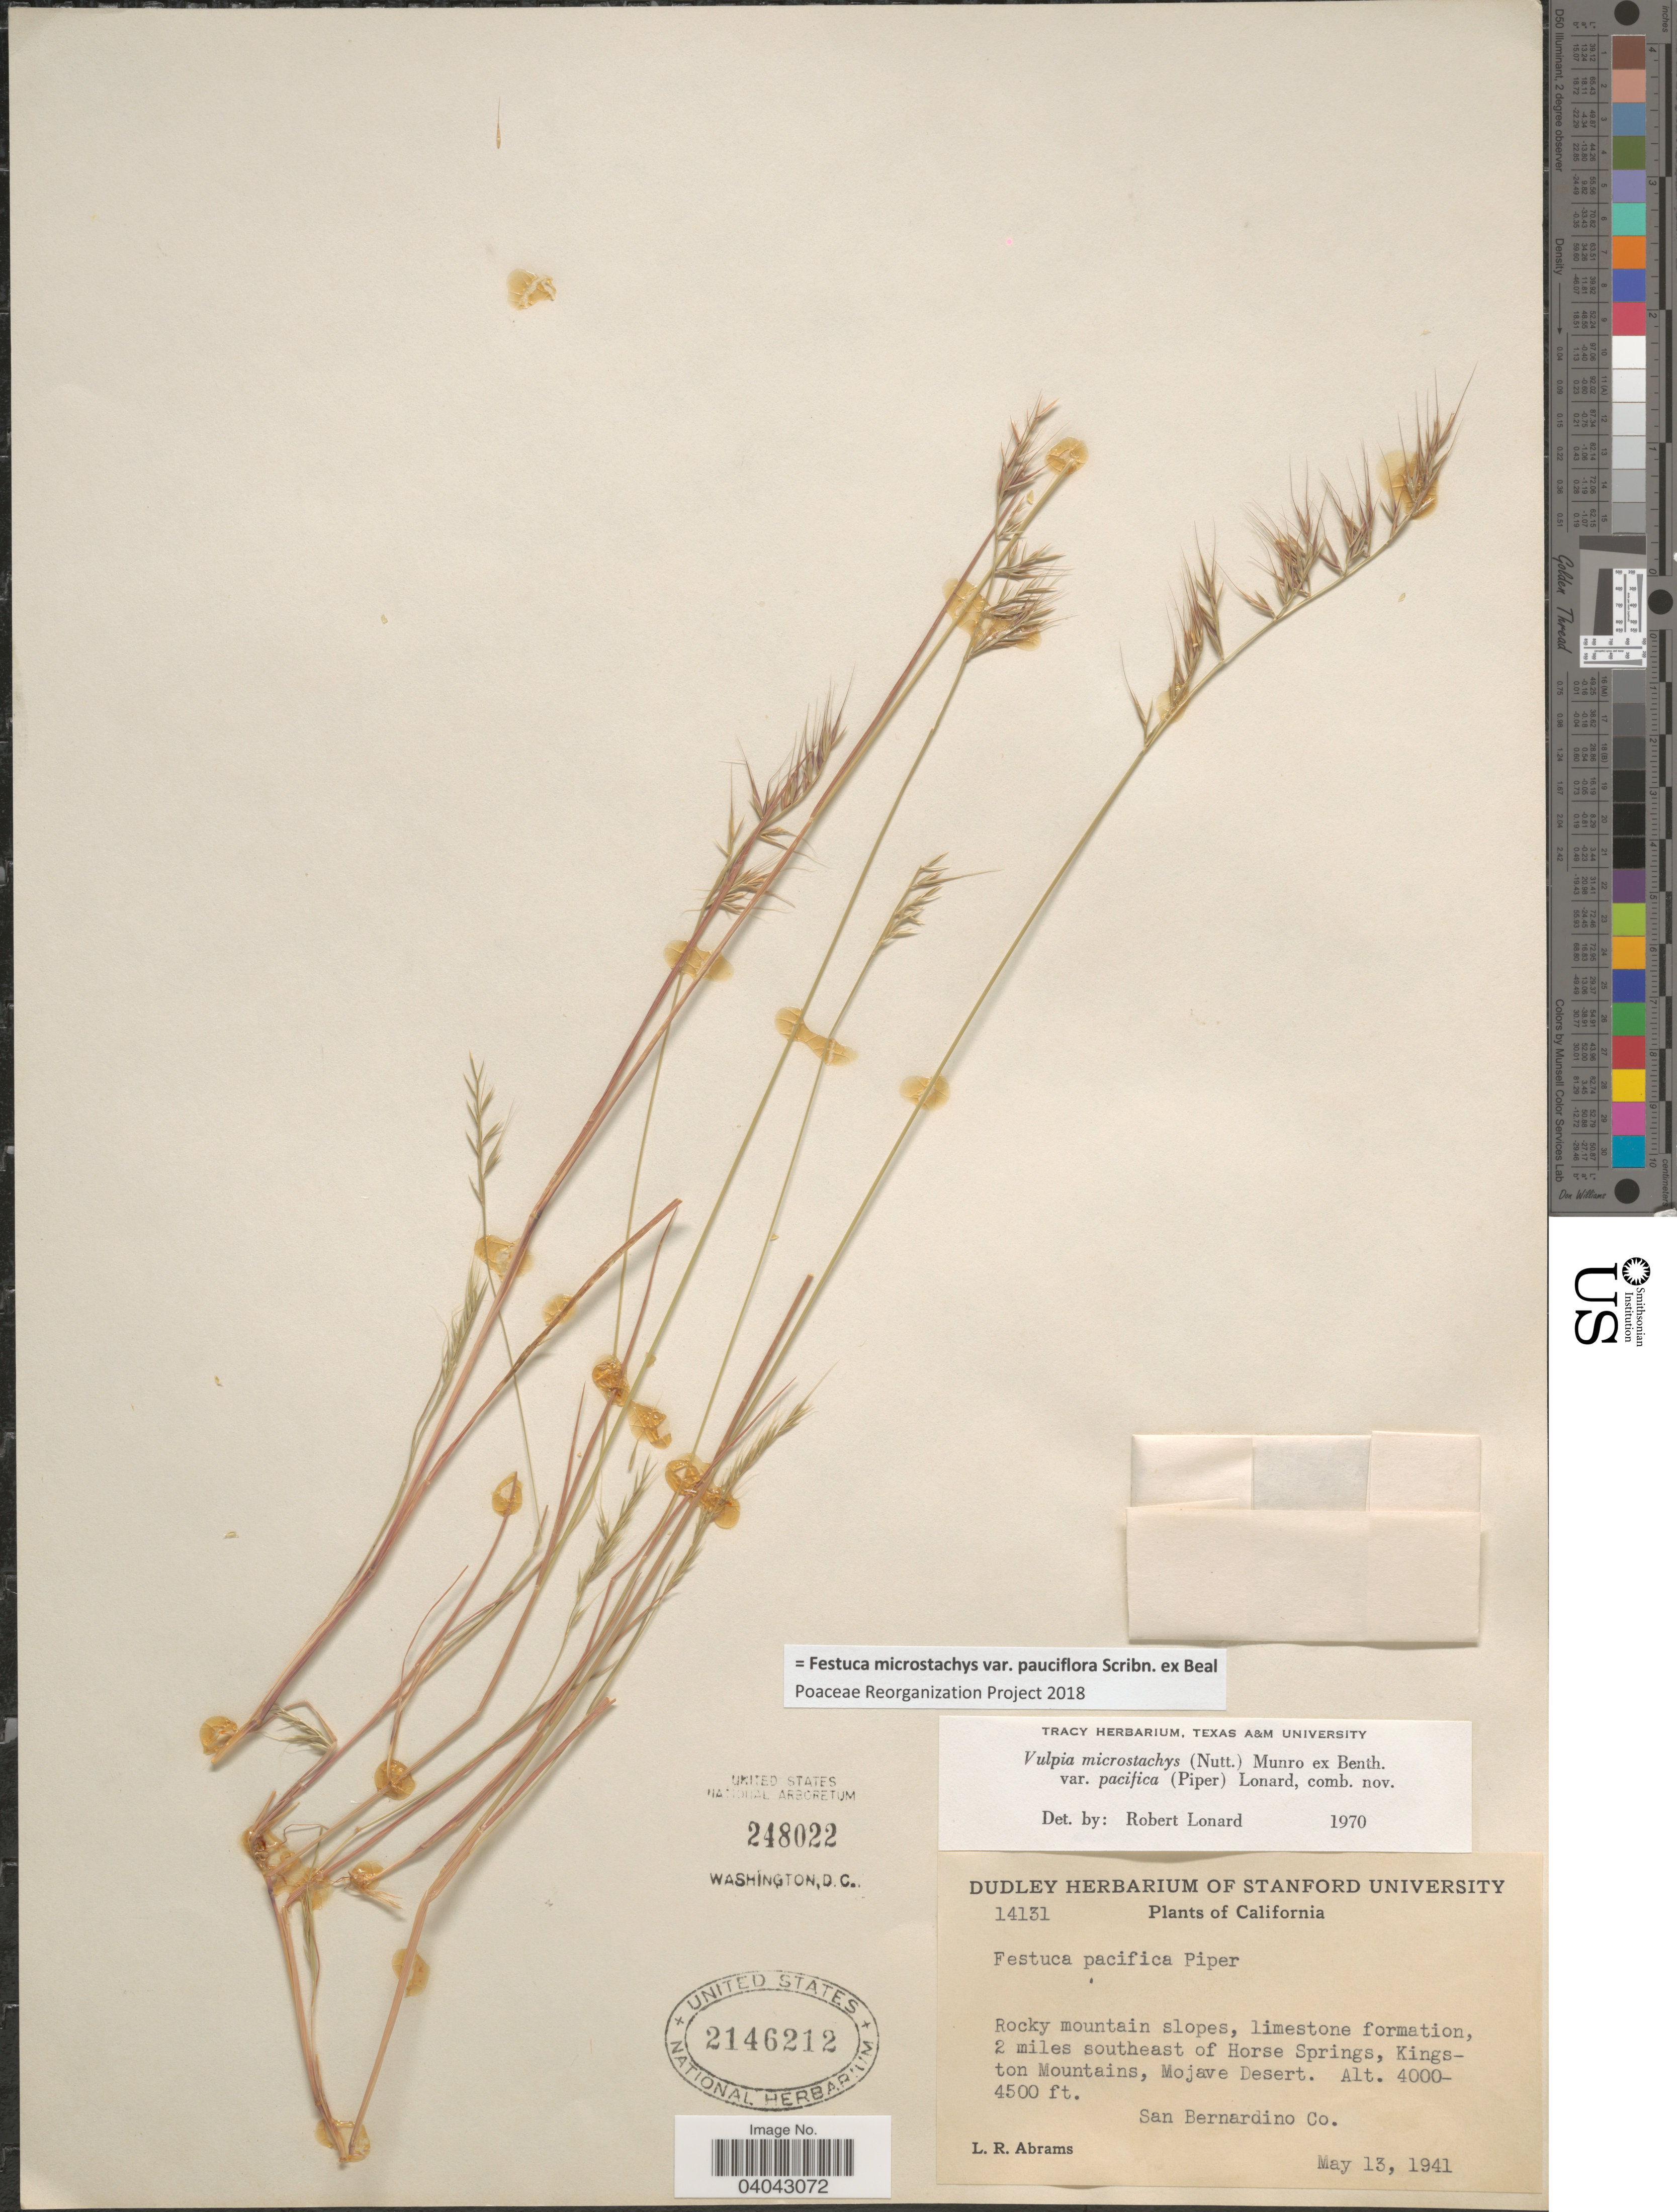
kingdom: Plantae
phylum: Tracheophyta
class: Liliopsida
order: Poales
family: Poaceae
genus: Festuca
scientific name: Festuca microstachys var. pauciflora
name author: Scribn. ex W.J. Beal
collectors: L. Abrams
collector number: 14131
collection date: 1941-05-13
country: United States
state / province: California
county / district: San Bernardino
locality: Rocky mountain slopes, limestone formation, 2 miles southeast of Horse Springs, Kingston Mountains, Mojave Desert. San Bernardino Co.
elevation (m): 1219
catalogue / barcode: US 2146212